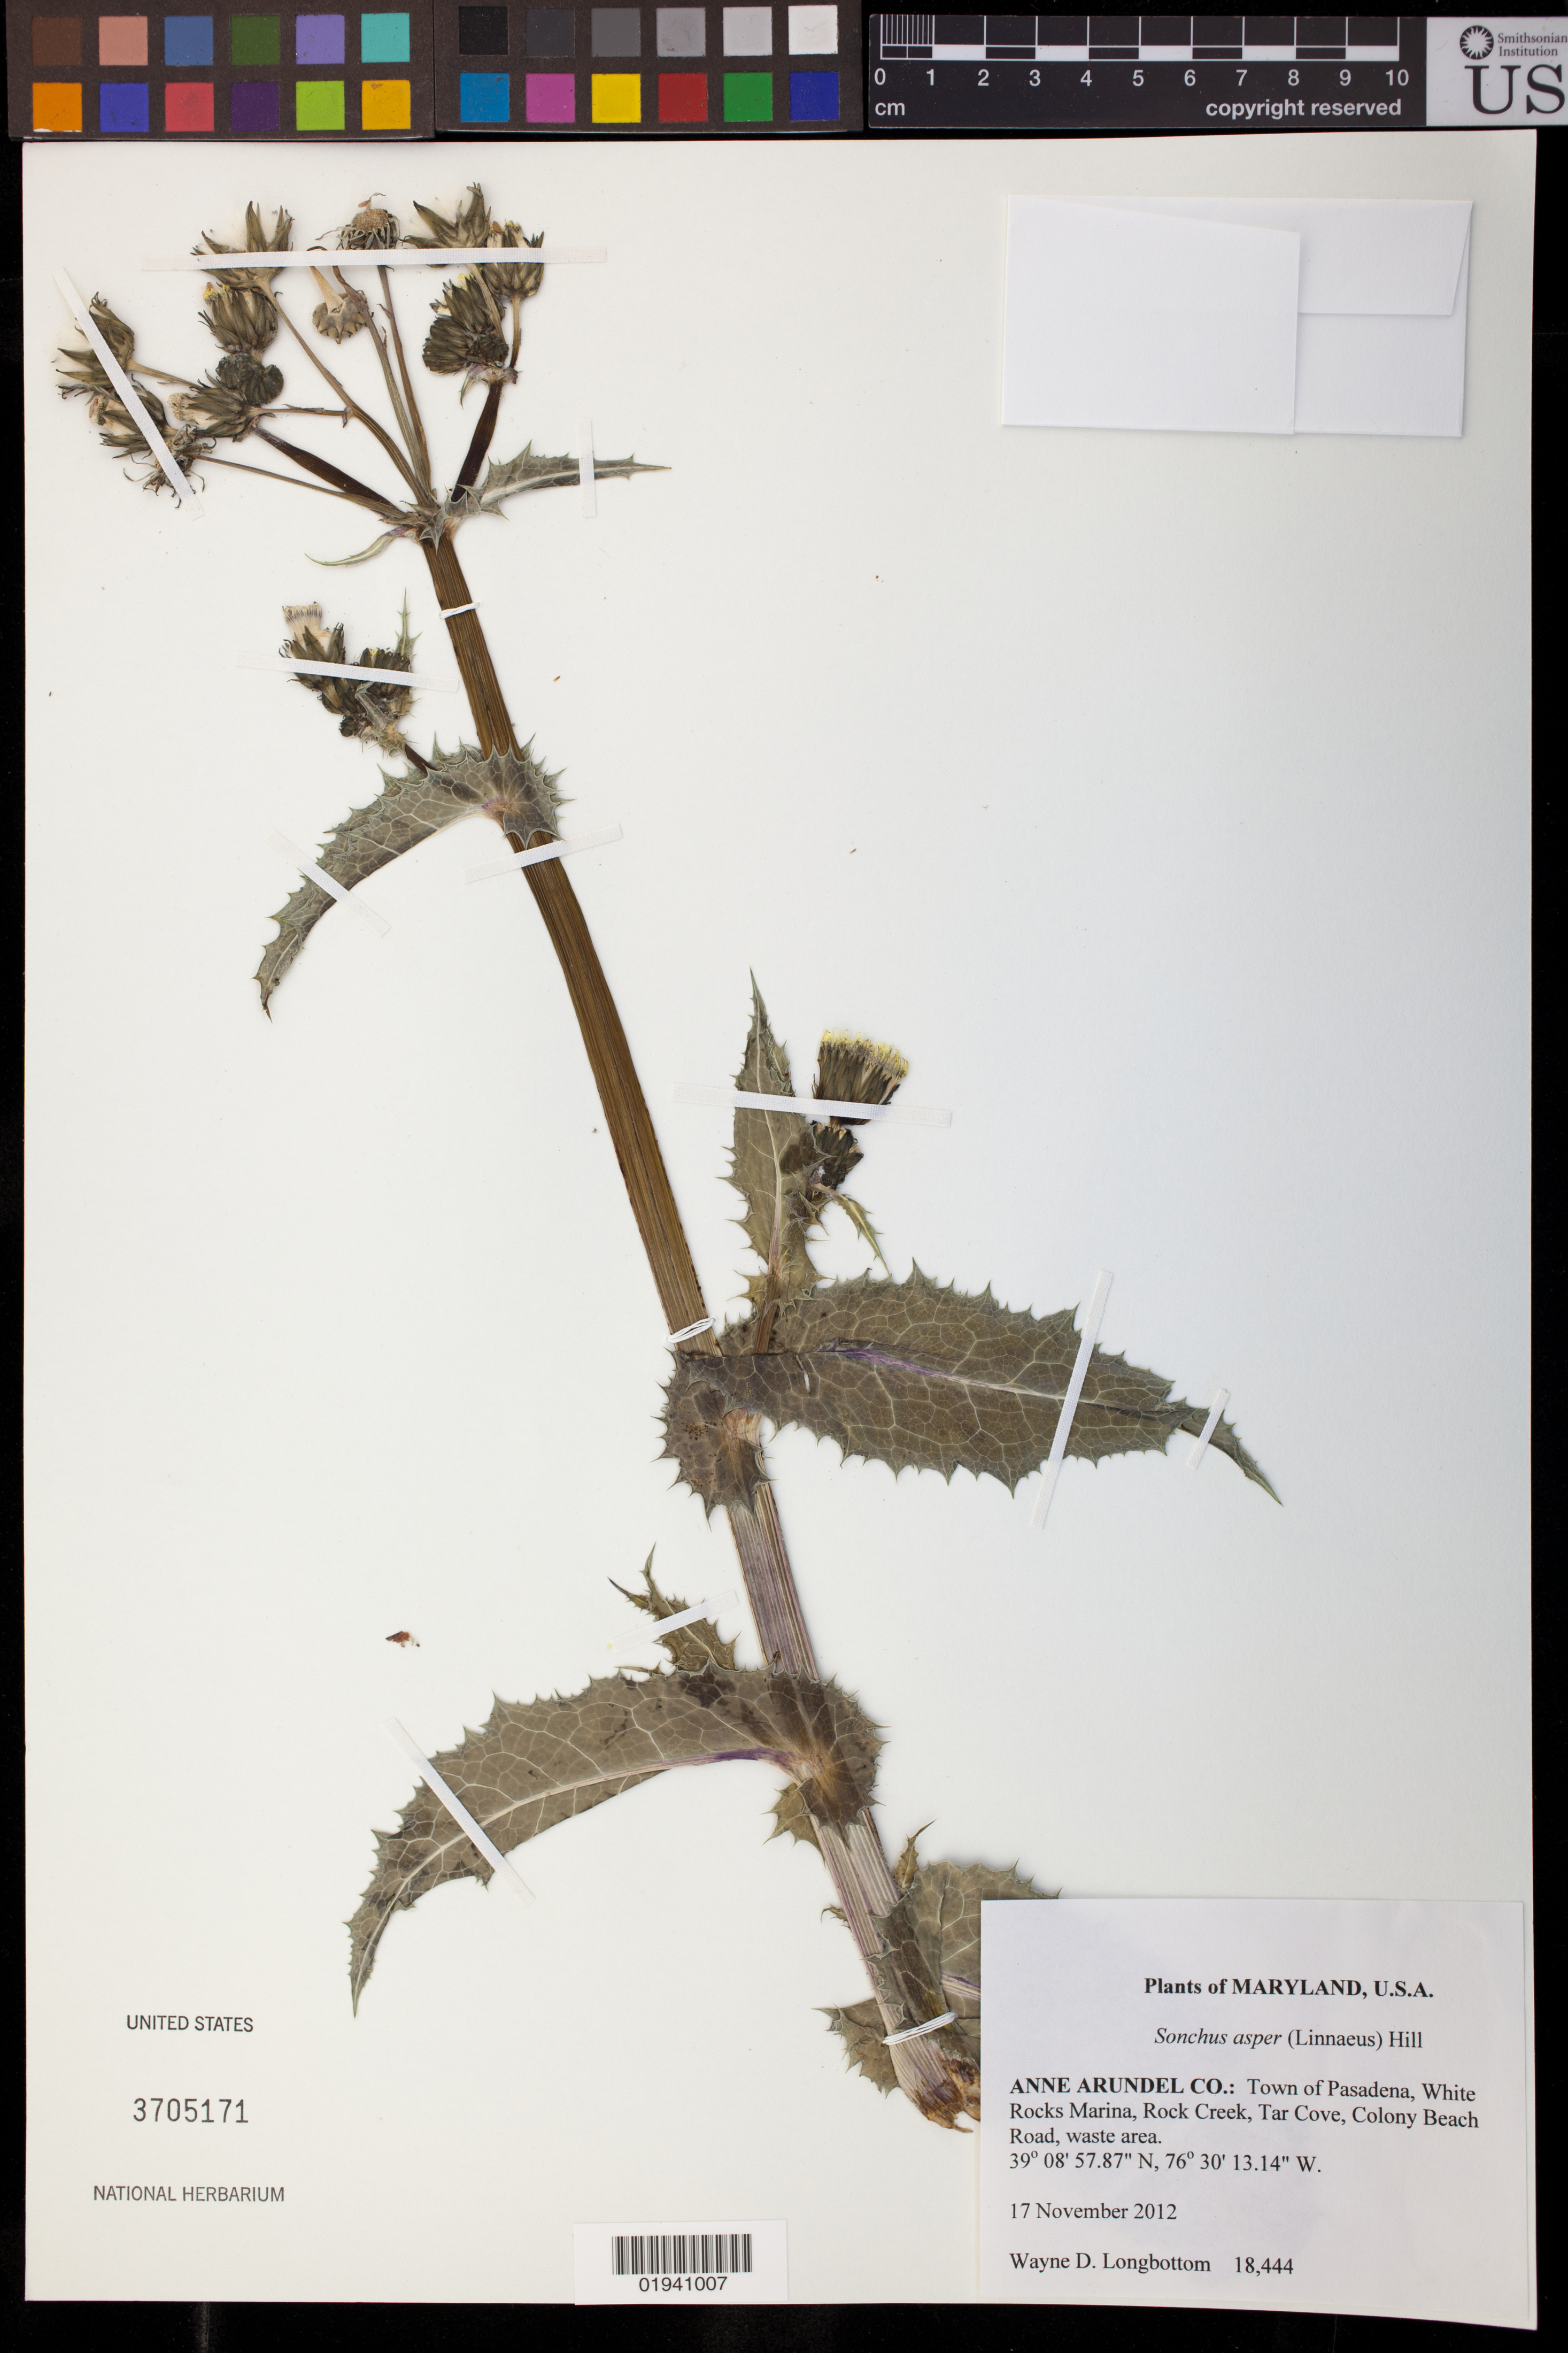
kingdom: Plantae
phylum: Tracheophyta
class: Magnoliopsida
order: Asterales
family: Asteraceae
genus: Sonchus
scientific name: Sonchus asper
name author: (L.) Hill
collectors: W. D. Longbottom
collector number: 18444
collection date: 2012-11-17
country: United States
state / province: Maryland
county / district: Anne Arundel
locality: Town of Pasadena, White Rocks Marina, Rock Creek, Tar Cove, Colony Beach Road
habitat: waste area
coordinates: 38 15 25.57 N, 76 31 0.94 W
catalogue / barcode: US 3705171